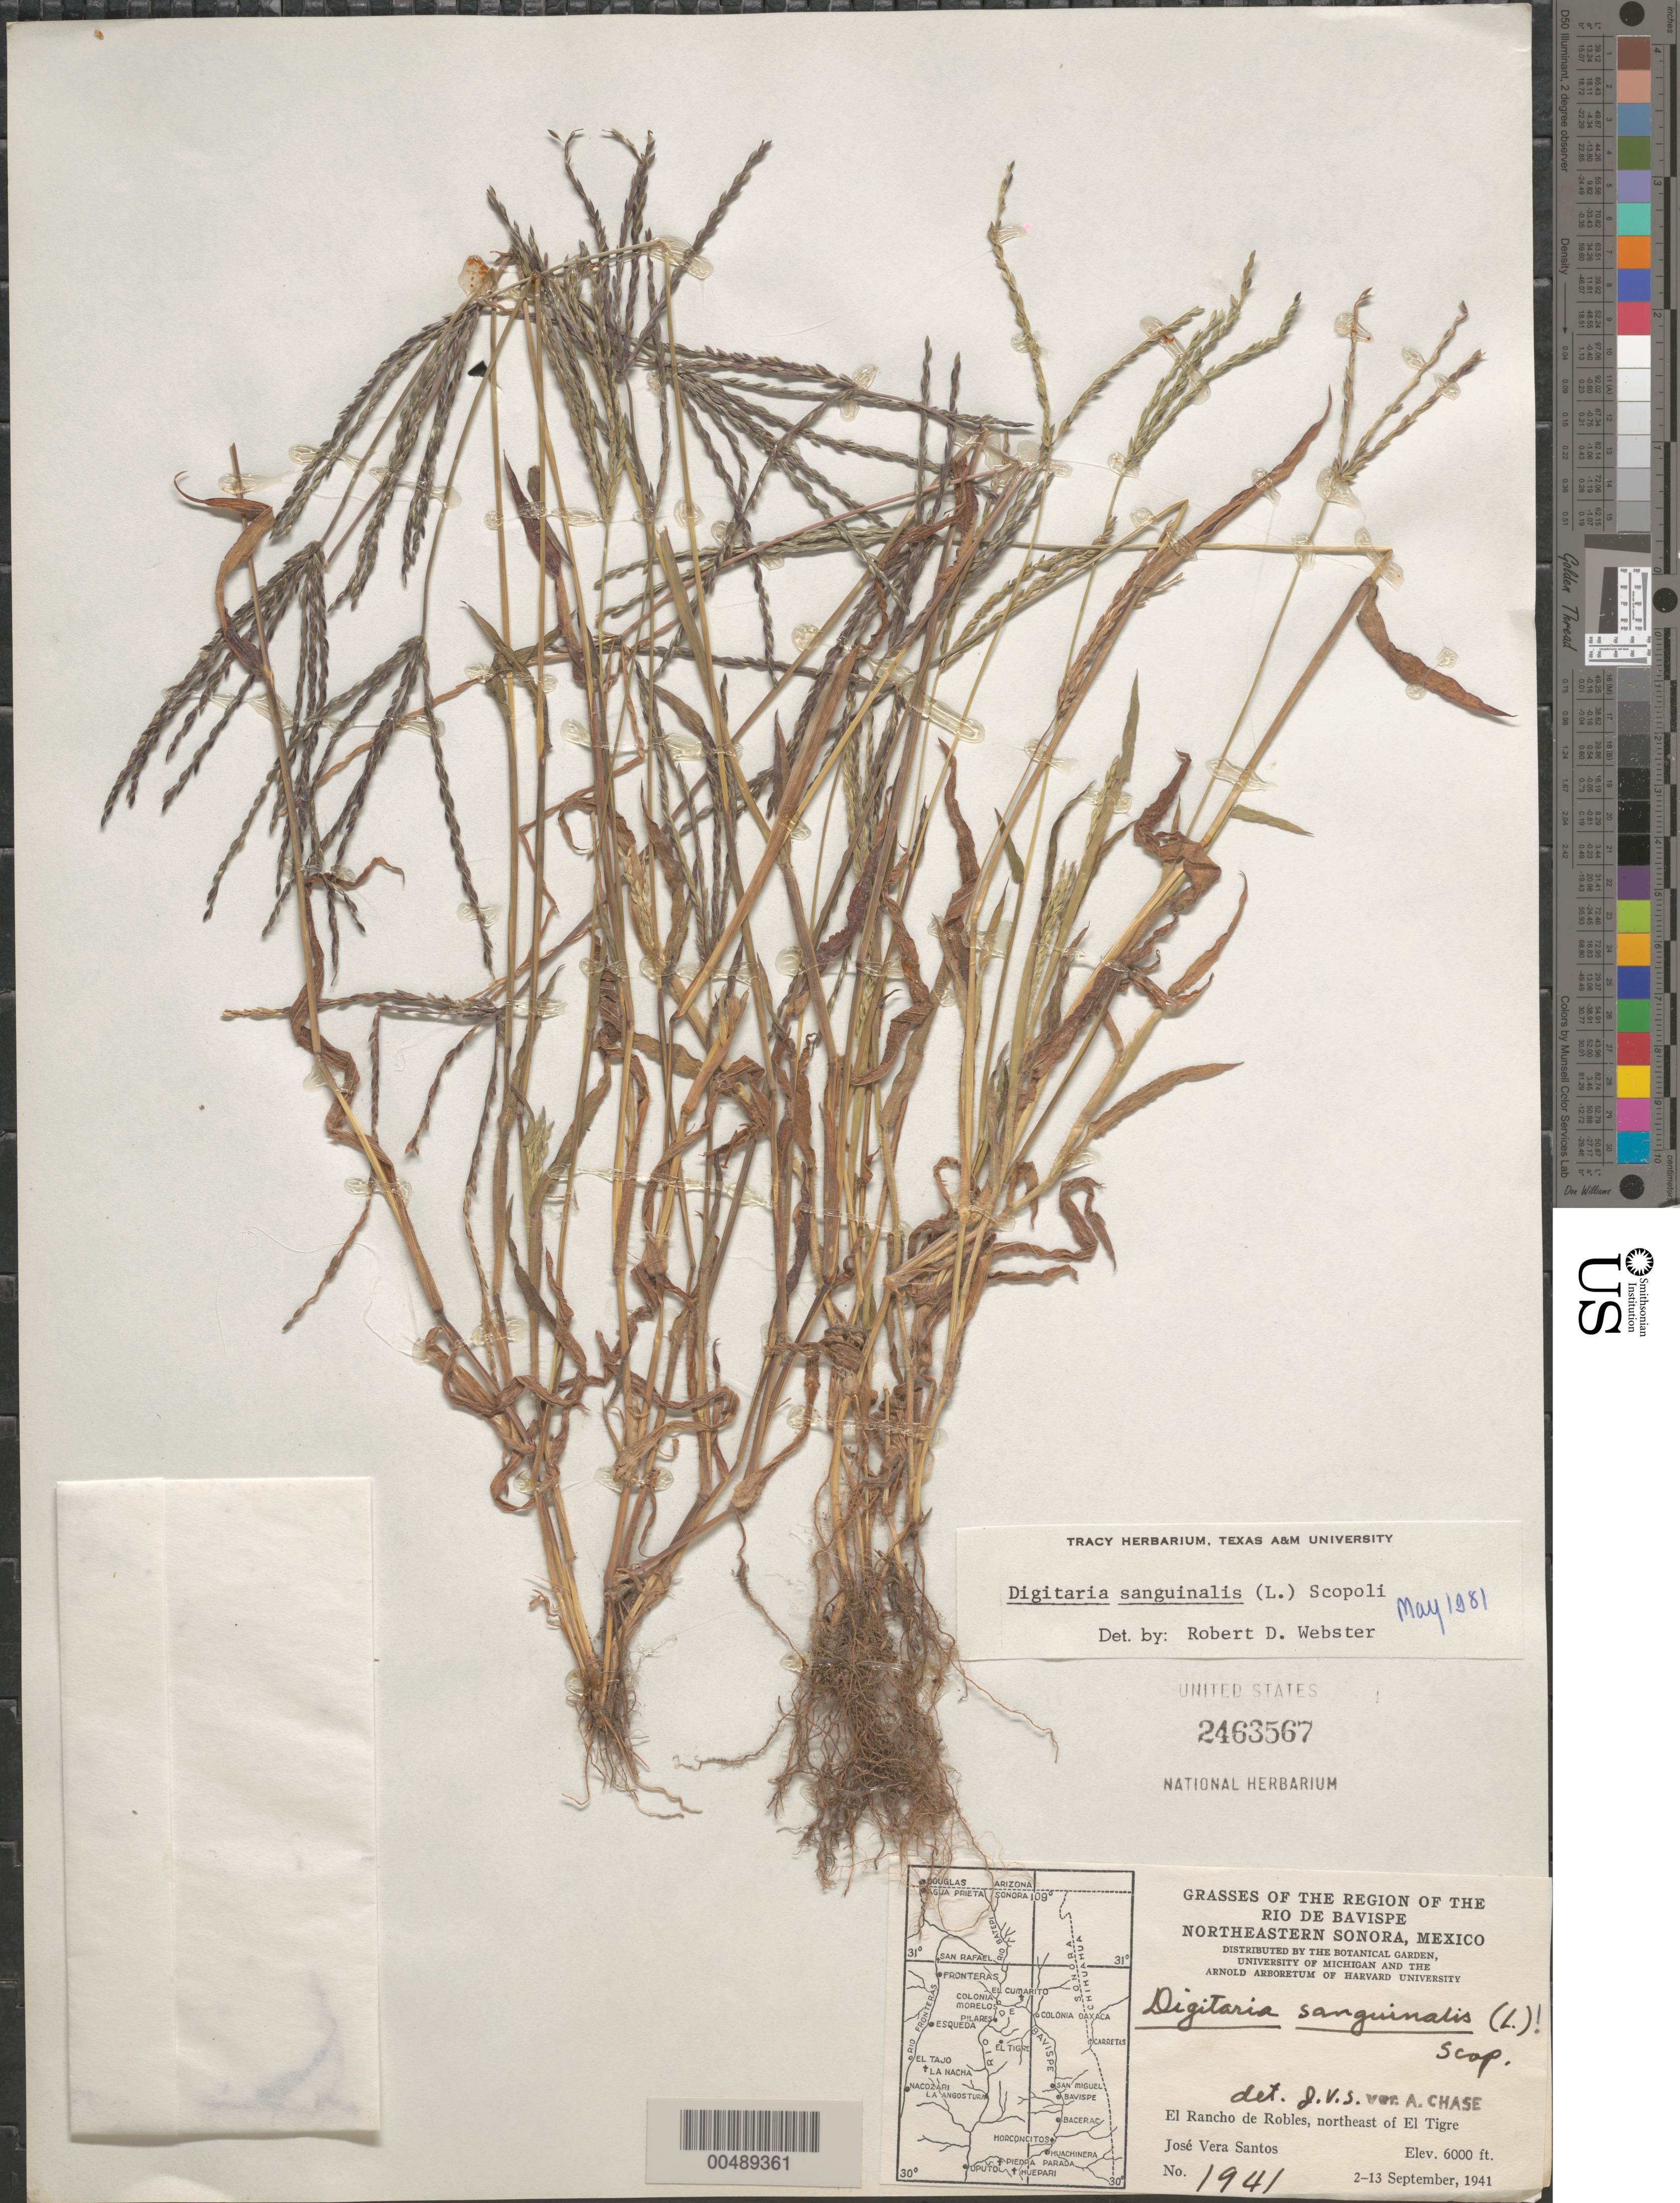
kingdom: Plantae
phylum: Tracheophyta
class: Liliopsida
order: Poales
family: Poaceae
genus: Digitaria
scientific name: Digitaria sanguinalis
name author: (L.) Scop.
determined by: Webster, Robert D.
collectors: J. V. Santos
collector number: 1941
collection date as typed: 2 Sep 1941 to 13 Sep 1941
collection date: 1941-09-02/1941-09-13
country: Mexico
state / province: Sonora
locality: Region of the Rio de Bavispe, NE Sonora, El Rancho de Robles, NE of El Tigre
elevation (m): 1829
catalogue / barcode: US 2463567